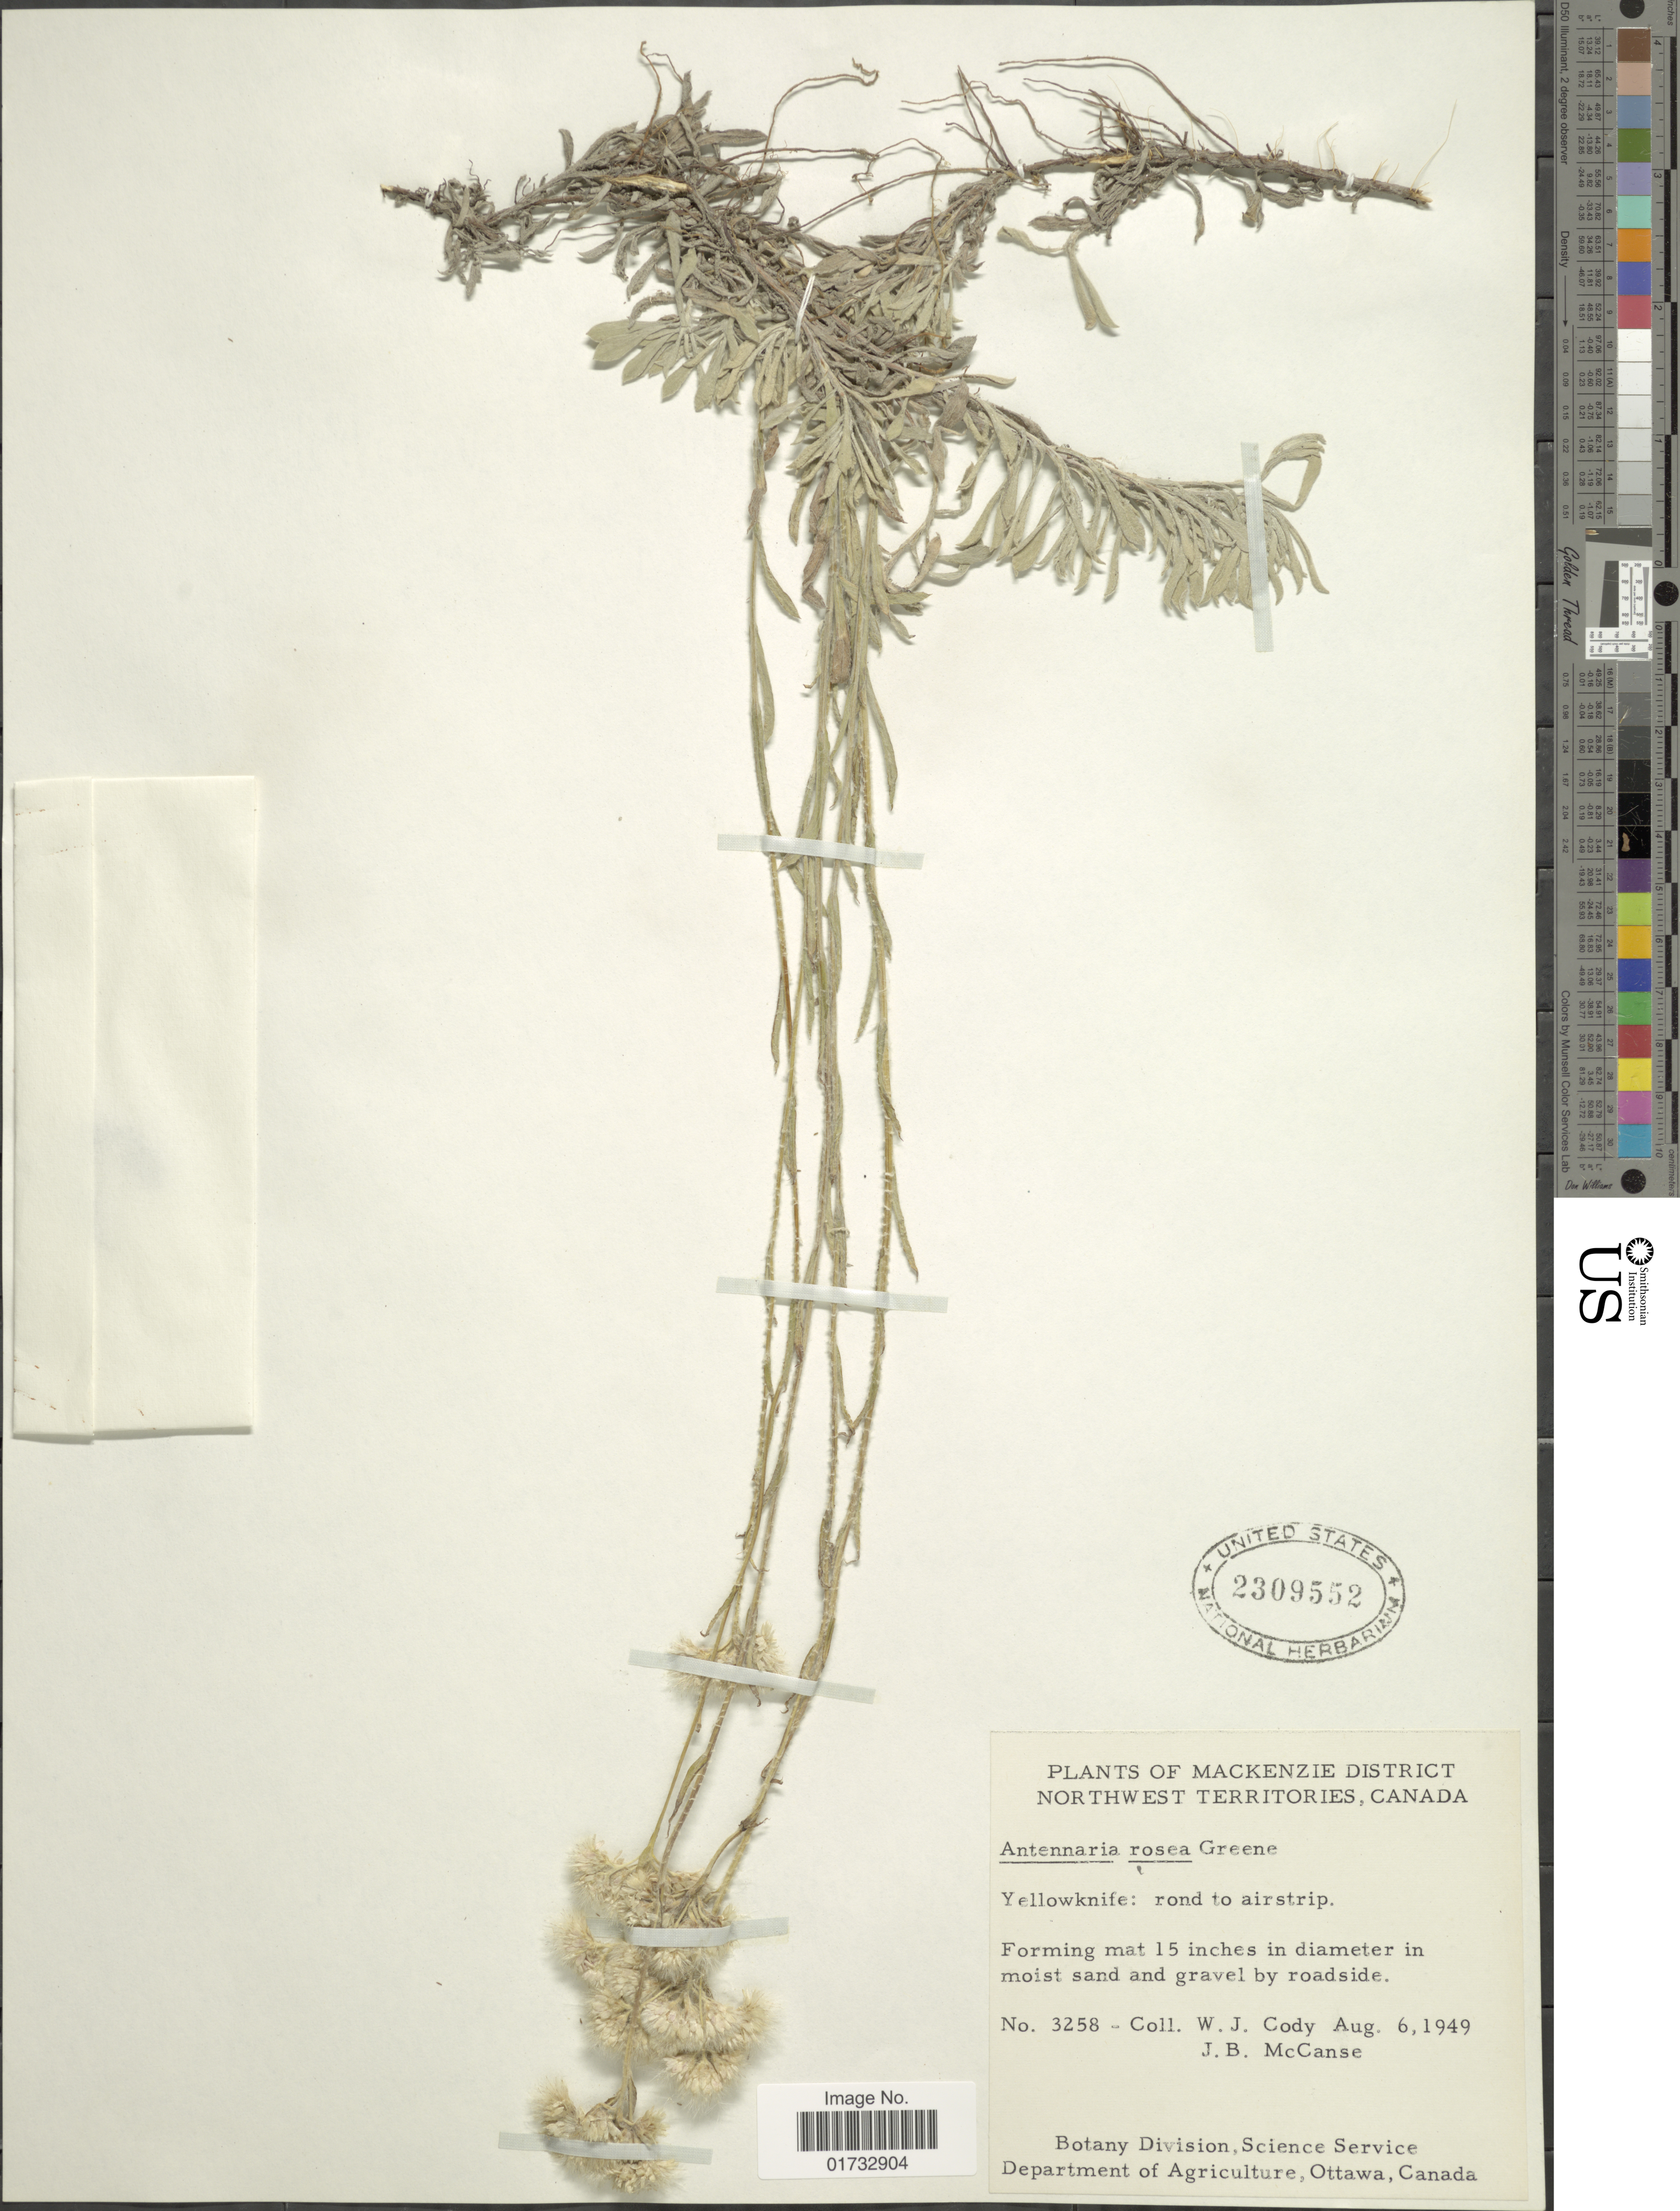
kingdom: Plantae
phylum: Tracheophyta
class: Magnoliopsida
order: Asterales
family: Asteraceae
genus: Antennaria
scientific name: Antennaria rosea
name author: Greene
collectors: W. Cody & J. McCanse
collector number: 3258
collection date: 1949-08-06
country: Canada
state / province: Northwest Territories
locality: Mackenzie District, Yellowknife: rond to airstrip, in moist sand and gravel by roadside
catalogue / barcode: US 2309552